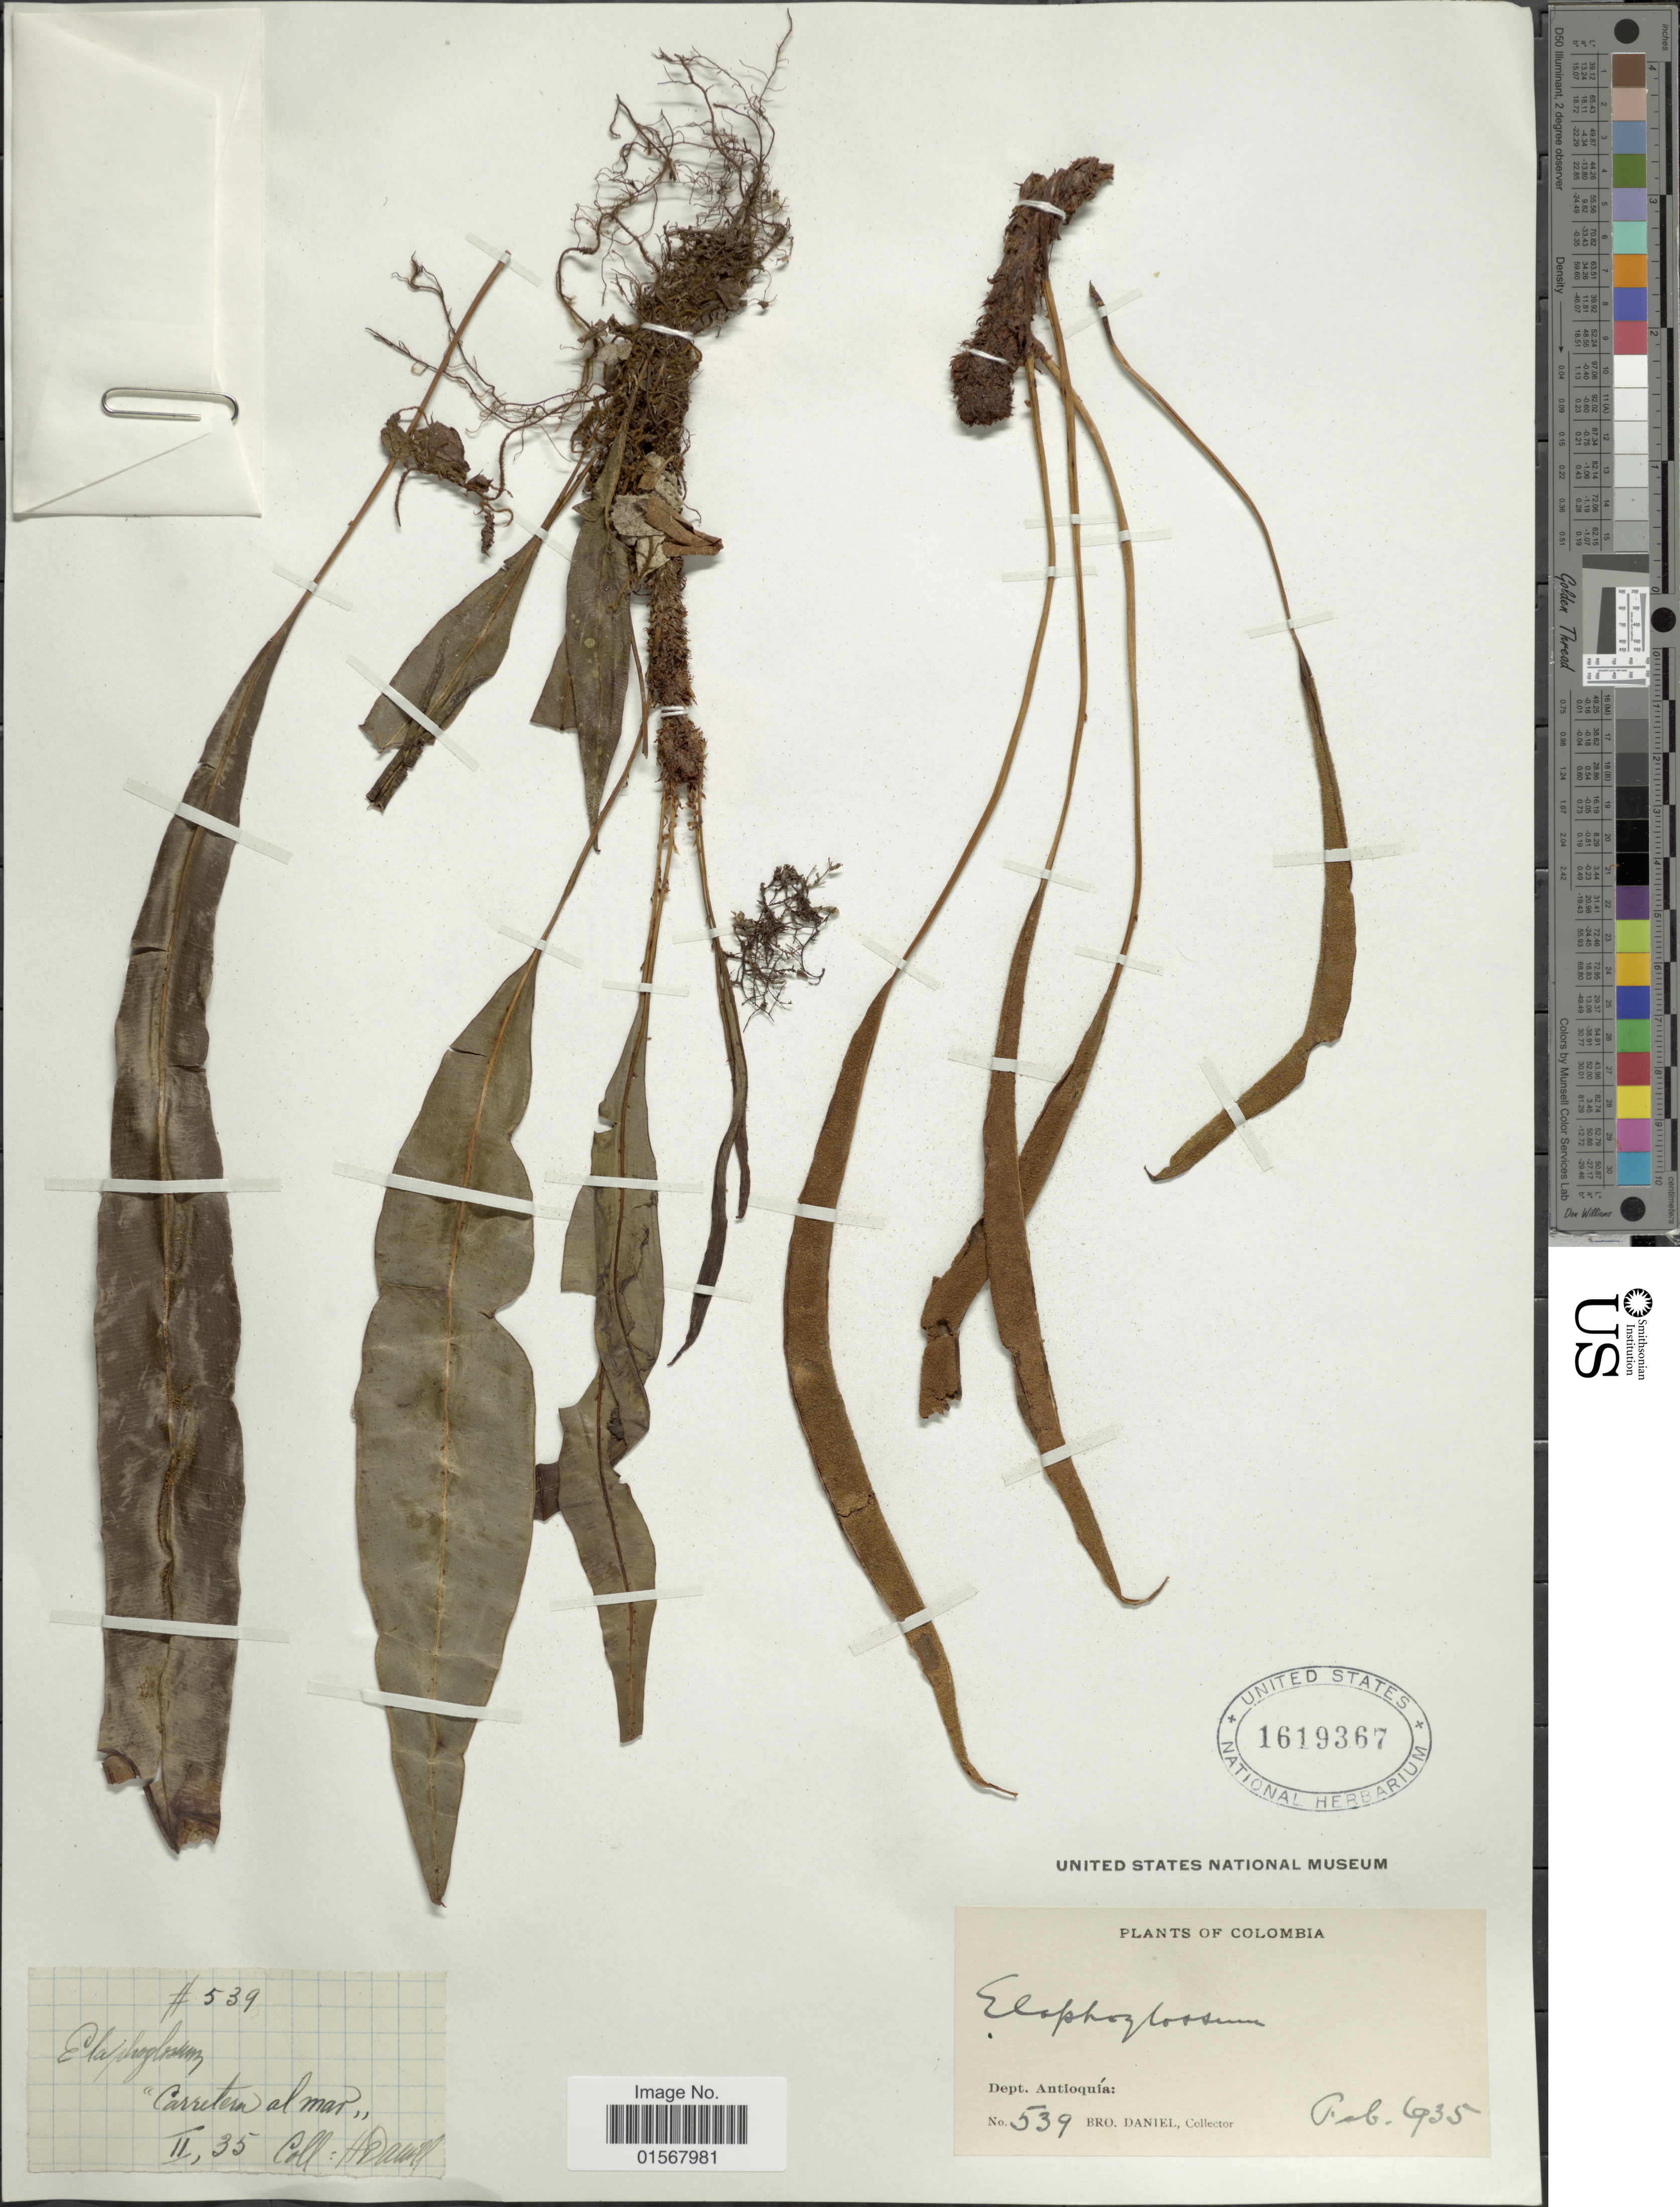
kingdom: Plantae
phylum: Tracheophyta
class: Polypodiopsida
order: Polypodiales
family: Dryopteridaceae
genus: Elaphoglossum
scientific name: Elaphoglossum sp.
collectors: Bro. Daniel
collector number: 539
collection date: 1935-02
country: Colombia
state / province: Antioquia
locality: Dept. Antioquia, "Carretera almar"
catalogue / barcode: US 1619367